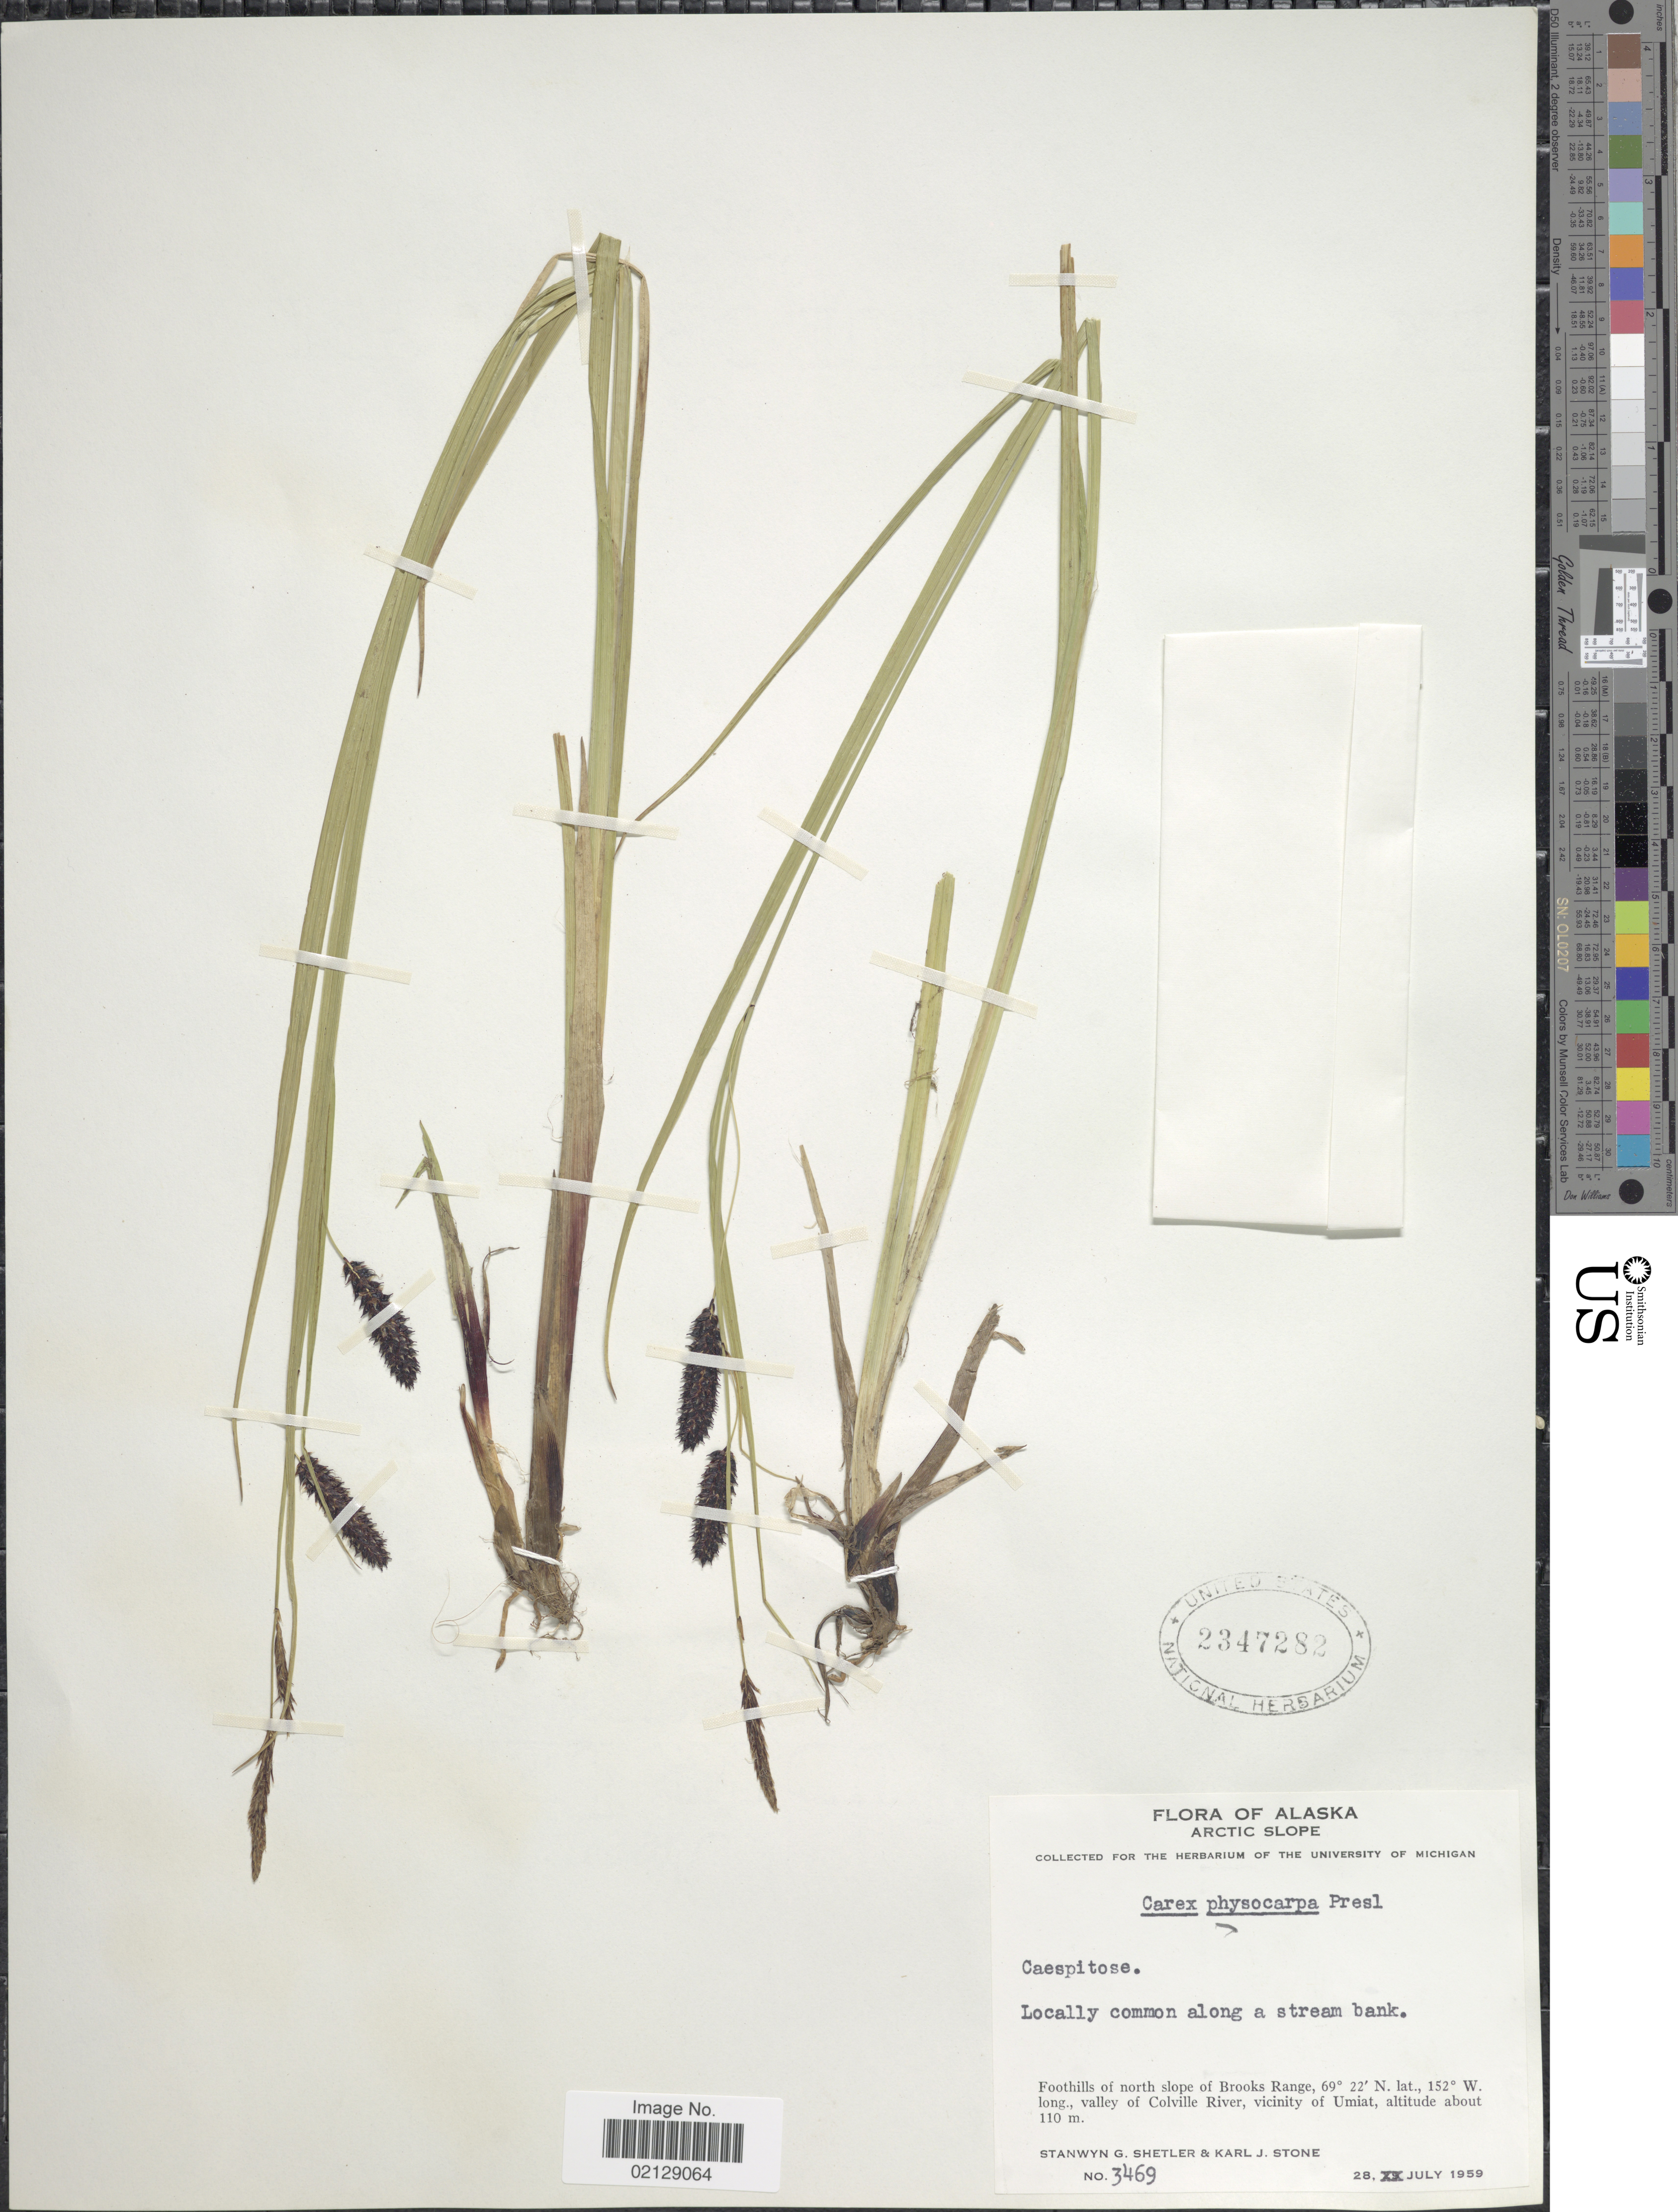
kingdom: Plantae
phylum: Tracheophyta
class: Liliopsida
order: Poales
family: Cyperaceae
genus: Carex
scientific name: Carex saxatilis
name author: L.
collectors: S. Shetler & K. J. Stone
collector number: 3469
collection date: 1959-07-28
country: United States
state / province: Alaska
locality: Alaska, Arctic Slope, Foothills of north slope of Brooks Range, valley of Colville River, vicinity of Umiat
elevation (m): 110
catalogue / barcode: US 2347282